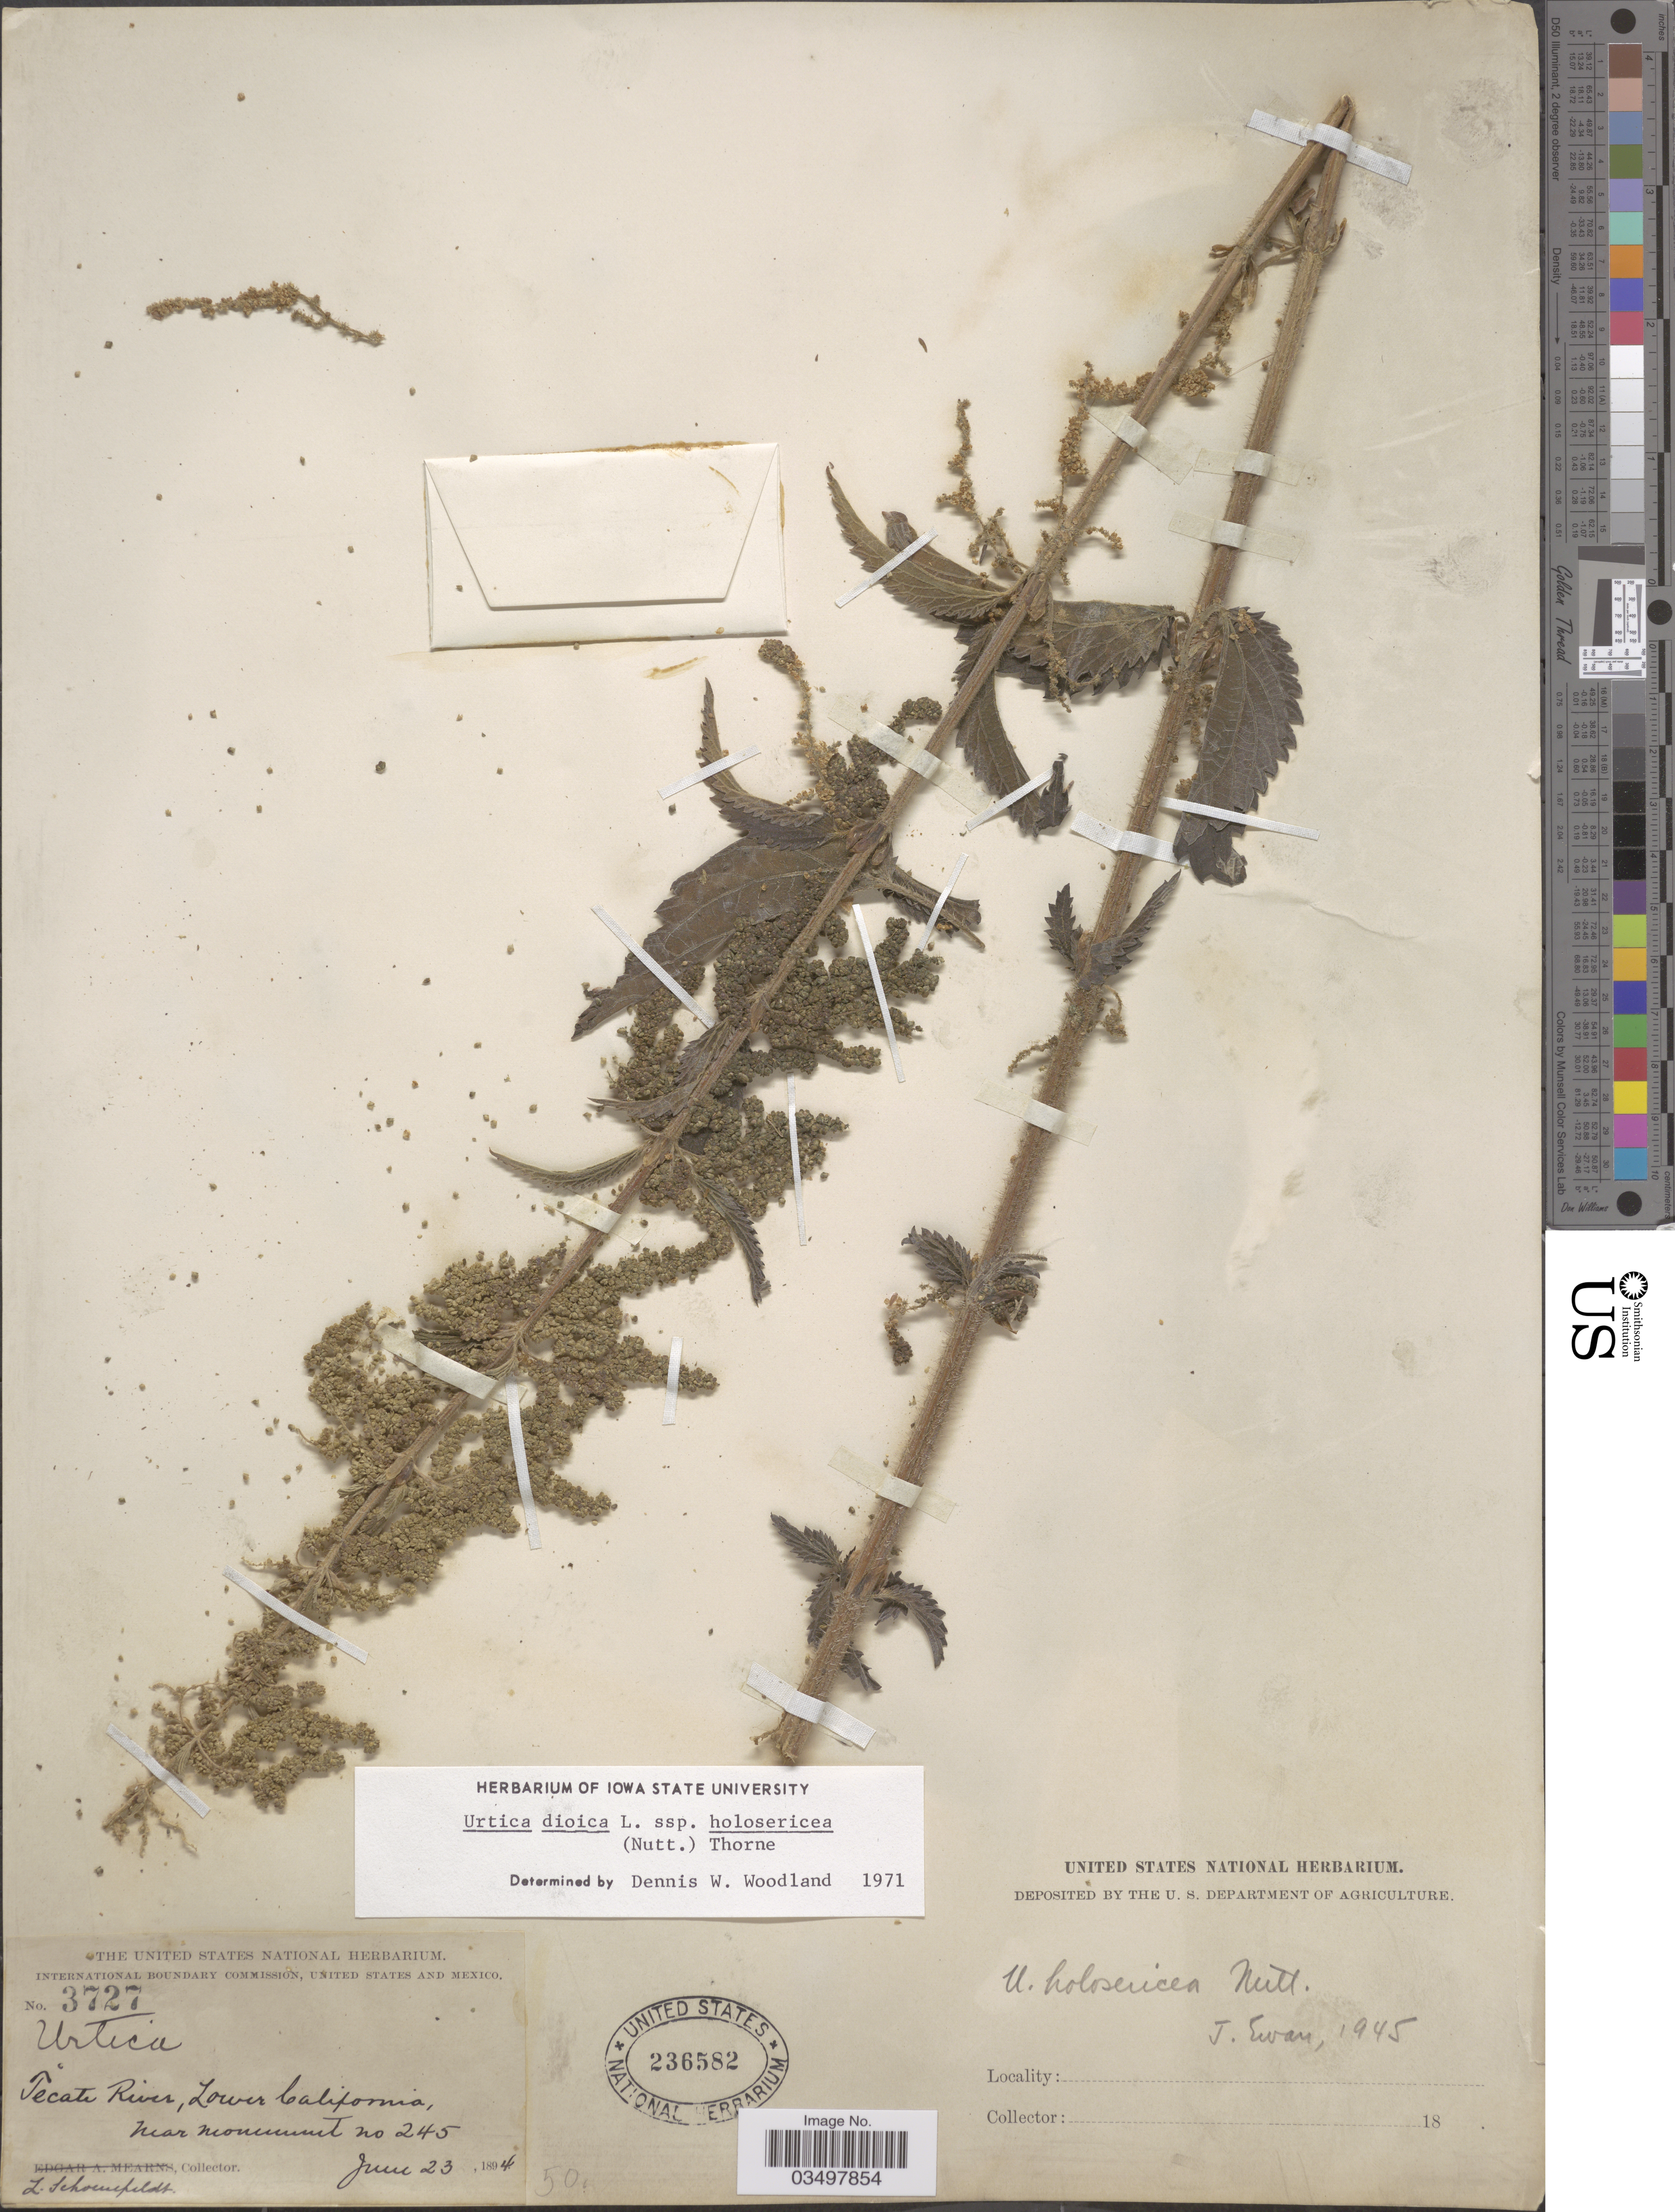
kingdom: Plantae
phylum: Tracheophyta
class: Magnoliopsida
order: Rosales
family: Urticaceae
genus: Urtica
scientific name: Urtica dioica subsp. holosericea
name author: (Nutt.) Thorne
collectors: L. Schoenfeldt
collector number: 3727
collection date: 1894-06-23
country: Mexico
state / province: Baja California Norte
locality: Tecati River, Lower California, near monument no 245.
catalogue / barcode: US 236582